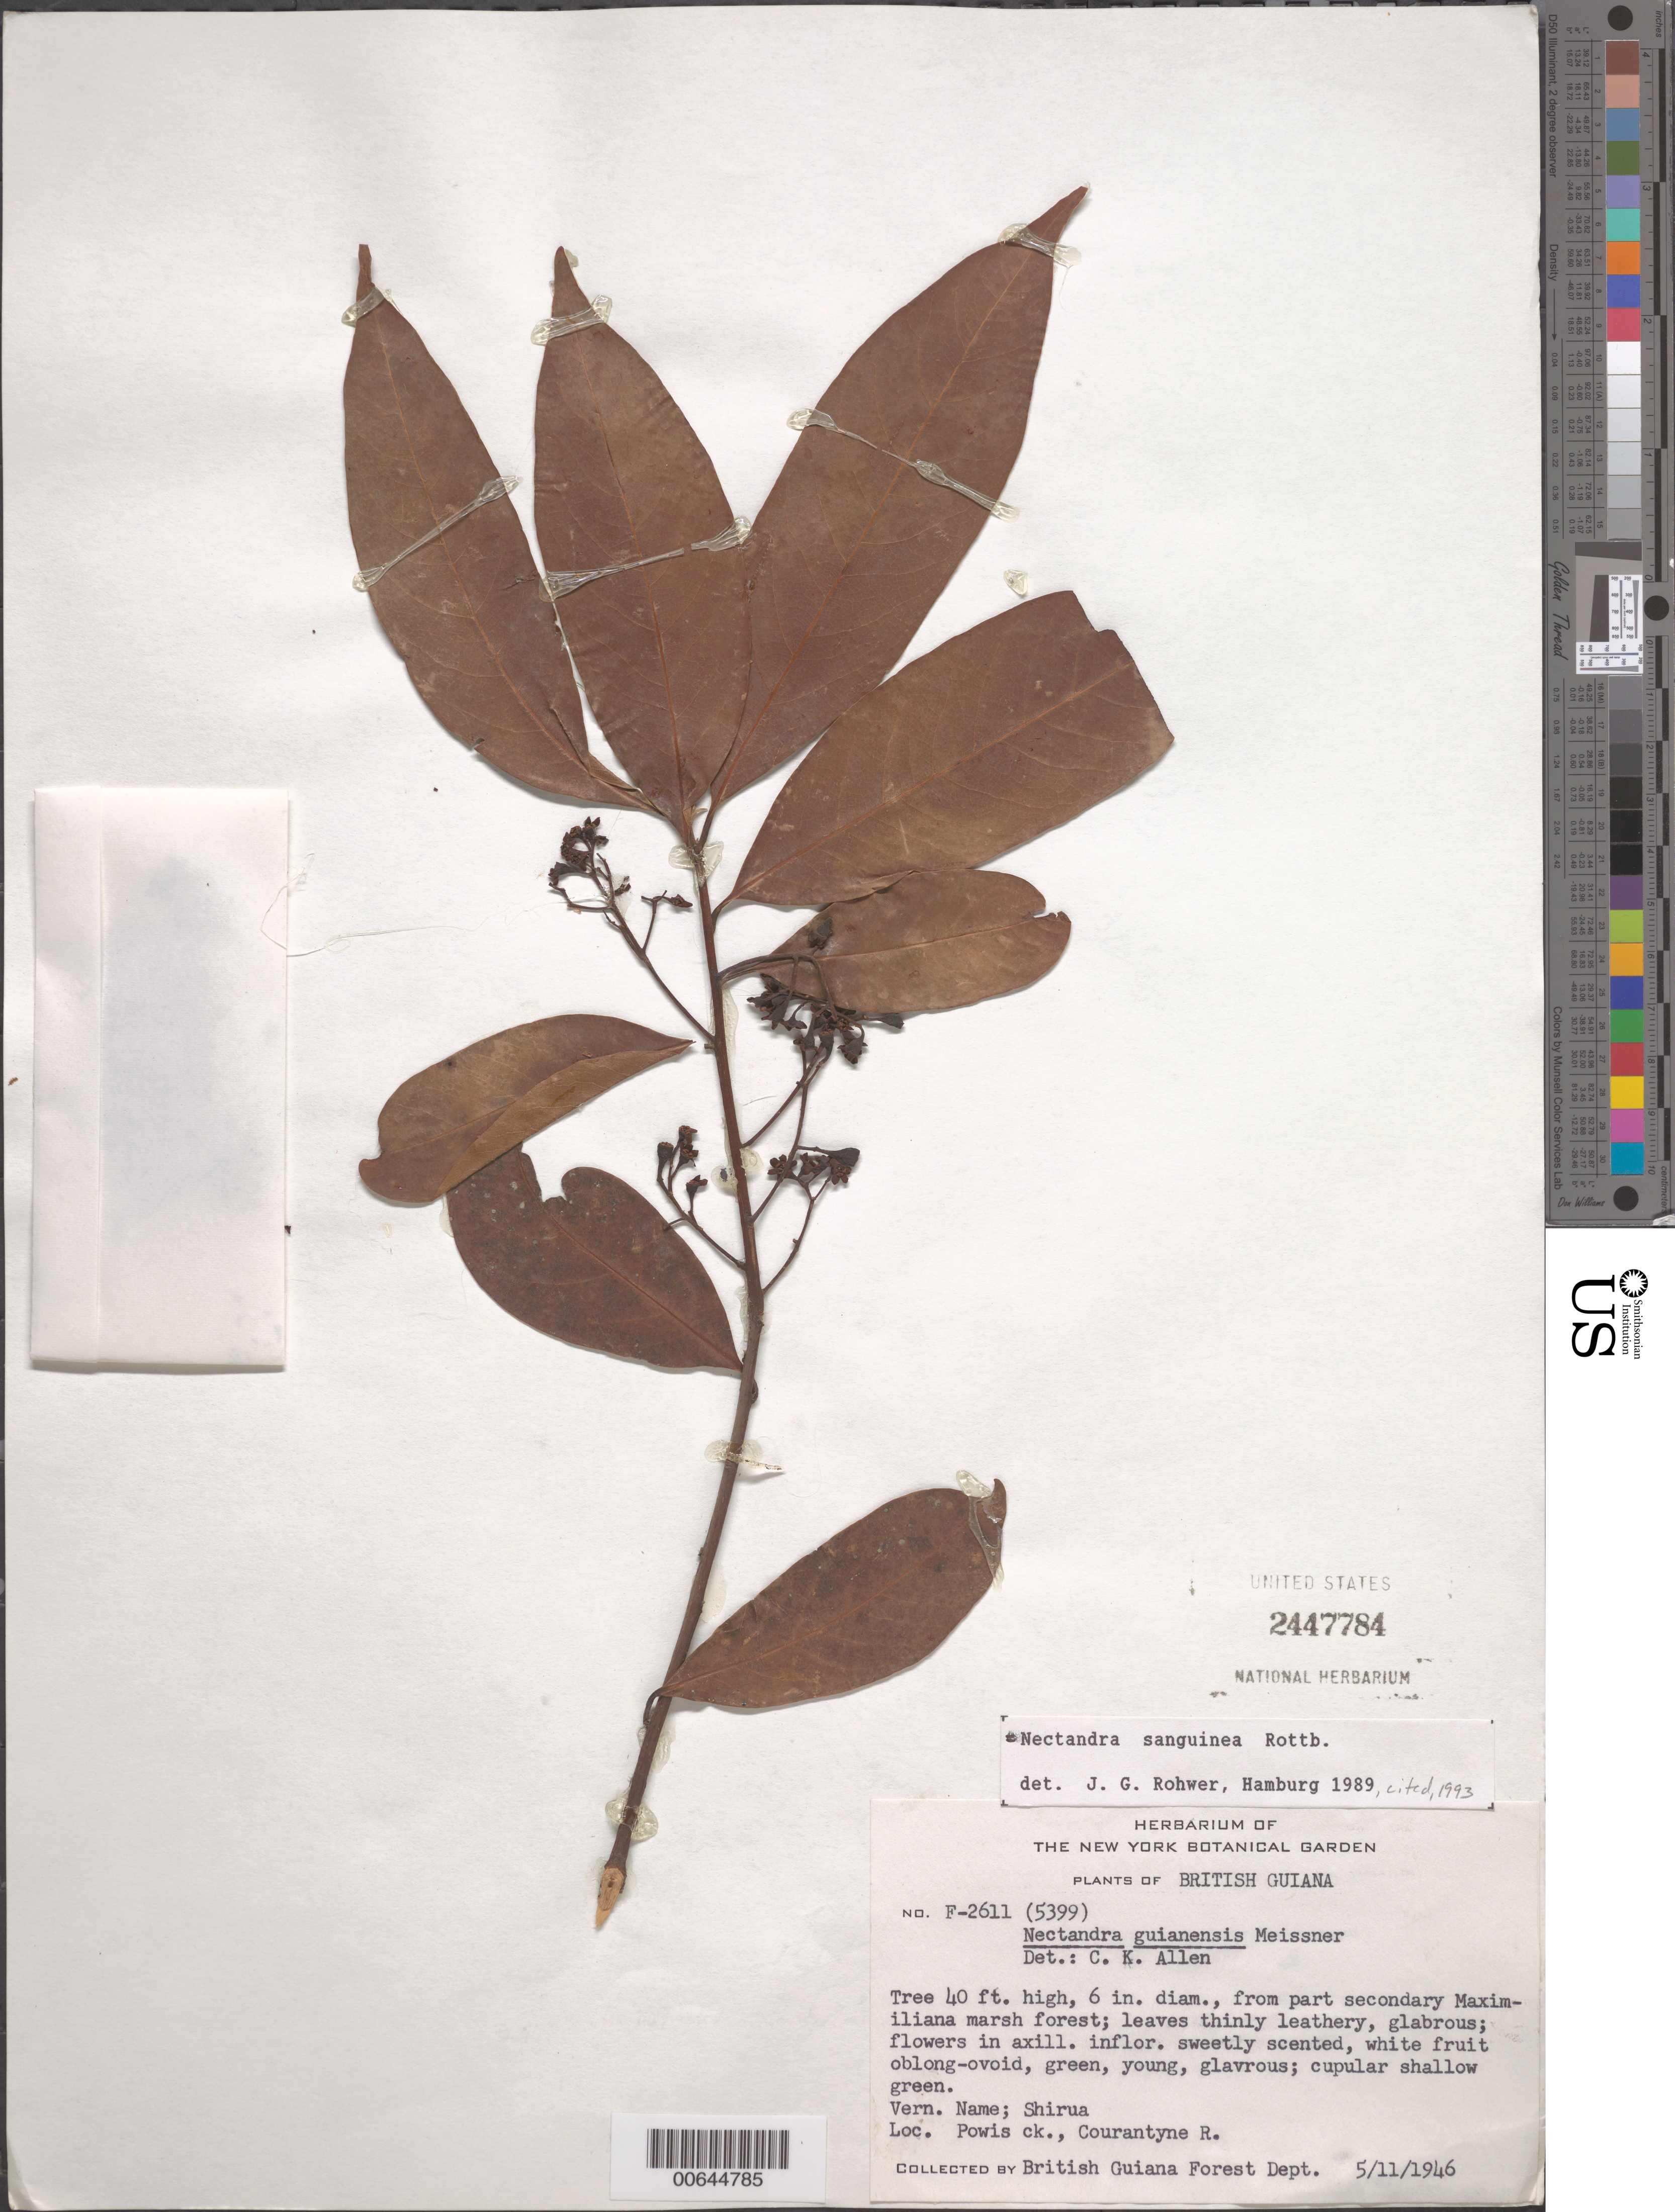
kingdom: Plantae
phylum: Tracheophyta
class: Magnoliopsida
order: Laurales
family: Lauraceae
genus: Nectandra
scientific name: Nectandra sanguinea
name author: Rottb.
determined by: Rohwer, J. G.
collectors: Forest Dept. B. G. & British Guiana Forestry Dept.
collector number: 5399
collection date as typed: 5-Nov-46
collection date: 1946-11-05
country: Guyana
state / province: E. Berbice-Corentyne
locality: Powis Creek, Courantyne R.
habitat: Secondary Maximiliana forest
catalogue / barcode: US 2447784